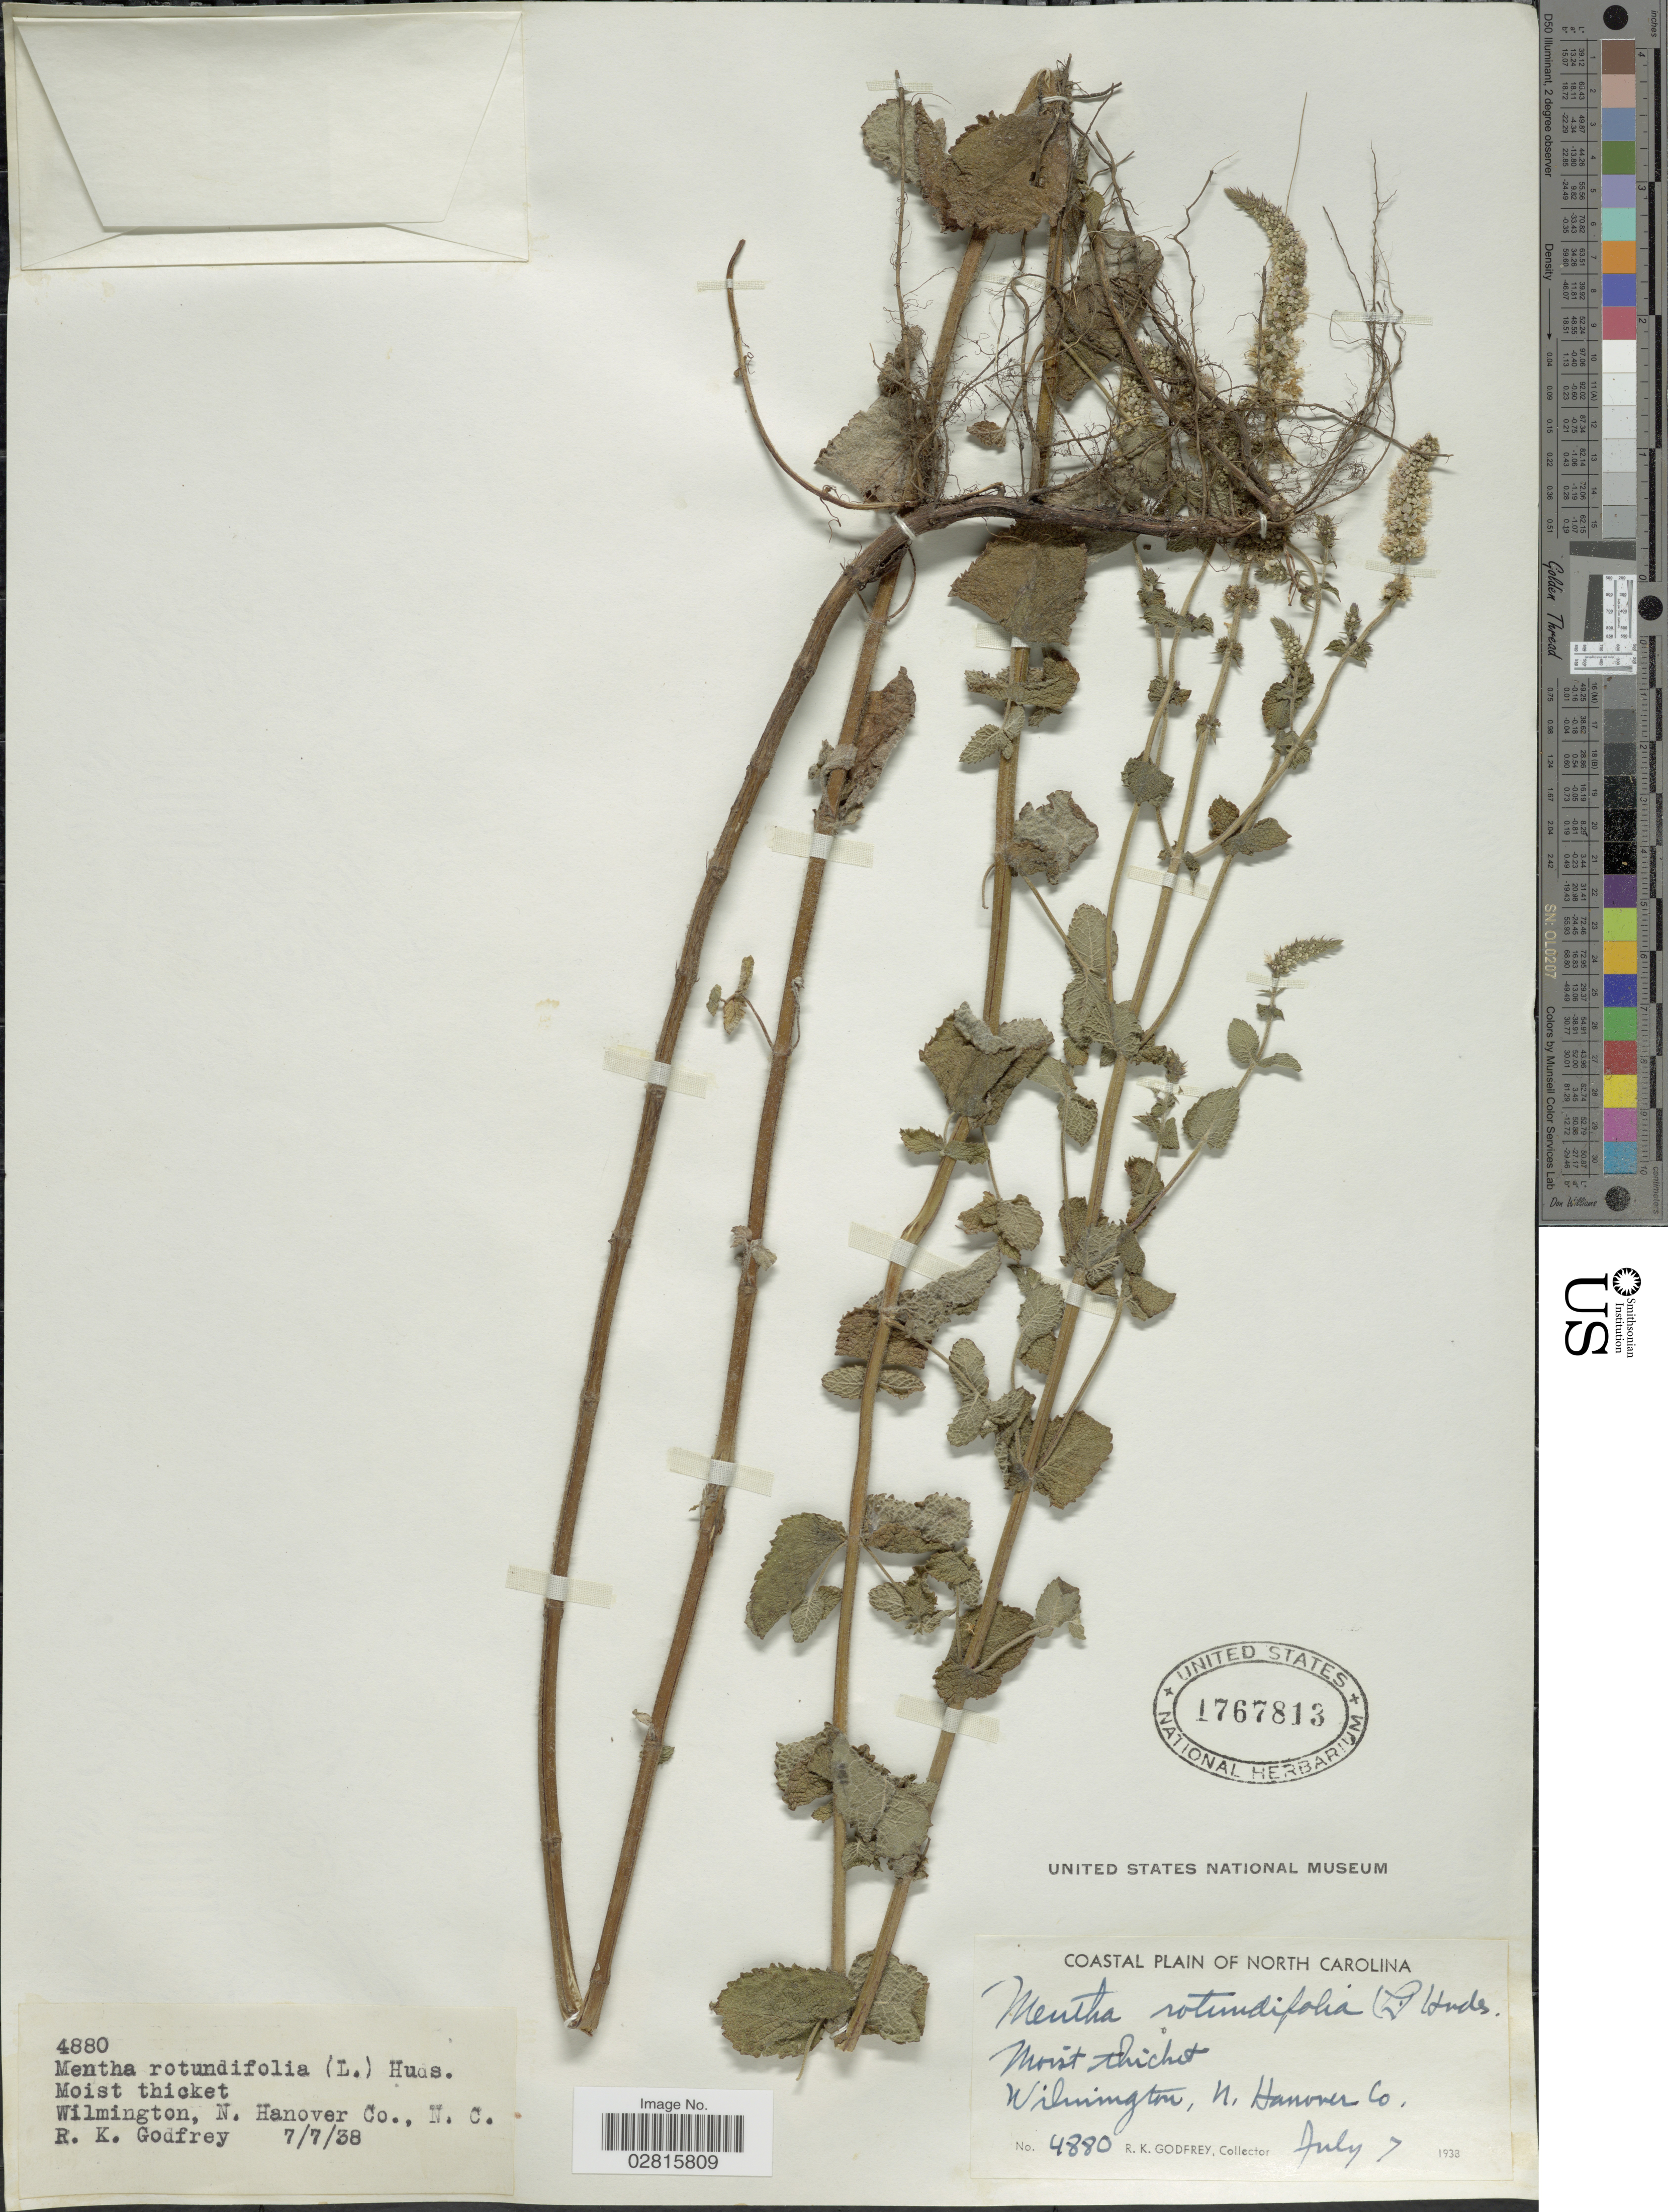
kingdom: Plantae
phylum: Tracheophyta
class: Magnoliopsida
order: Lamiales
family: Lamiaceae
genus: Mentha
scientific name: Mentha rotundifolia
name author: (L.) Huds.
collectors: R. K. Godfrey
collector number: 4880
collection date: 1938-07-07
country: United States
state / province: North Carolina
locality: Wilmington, N. Hanover Co. Coastal Plain of North Carolina.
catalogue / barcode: US 1767813